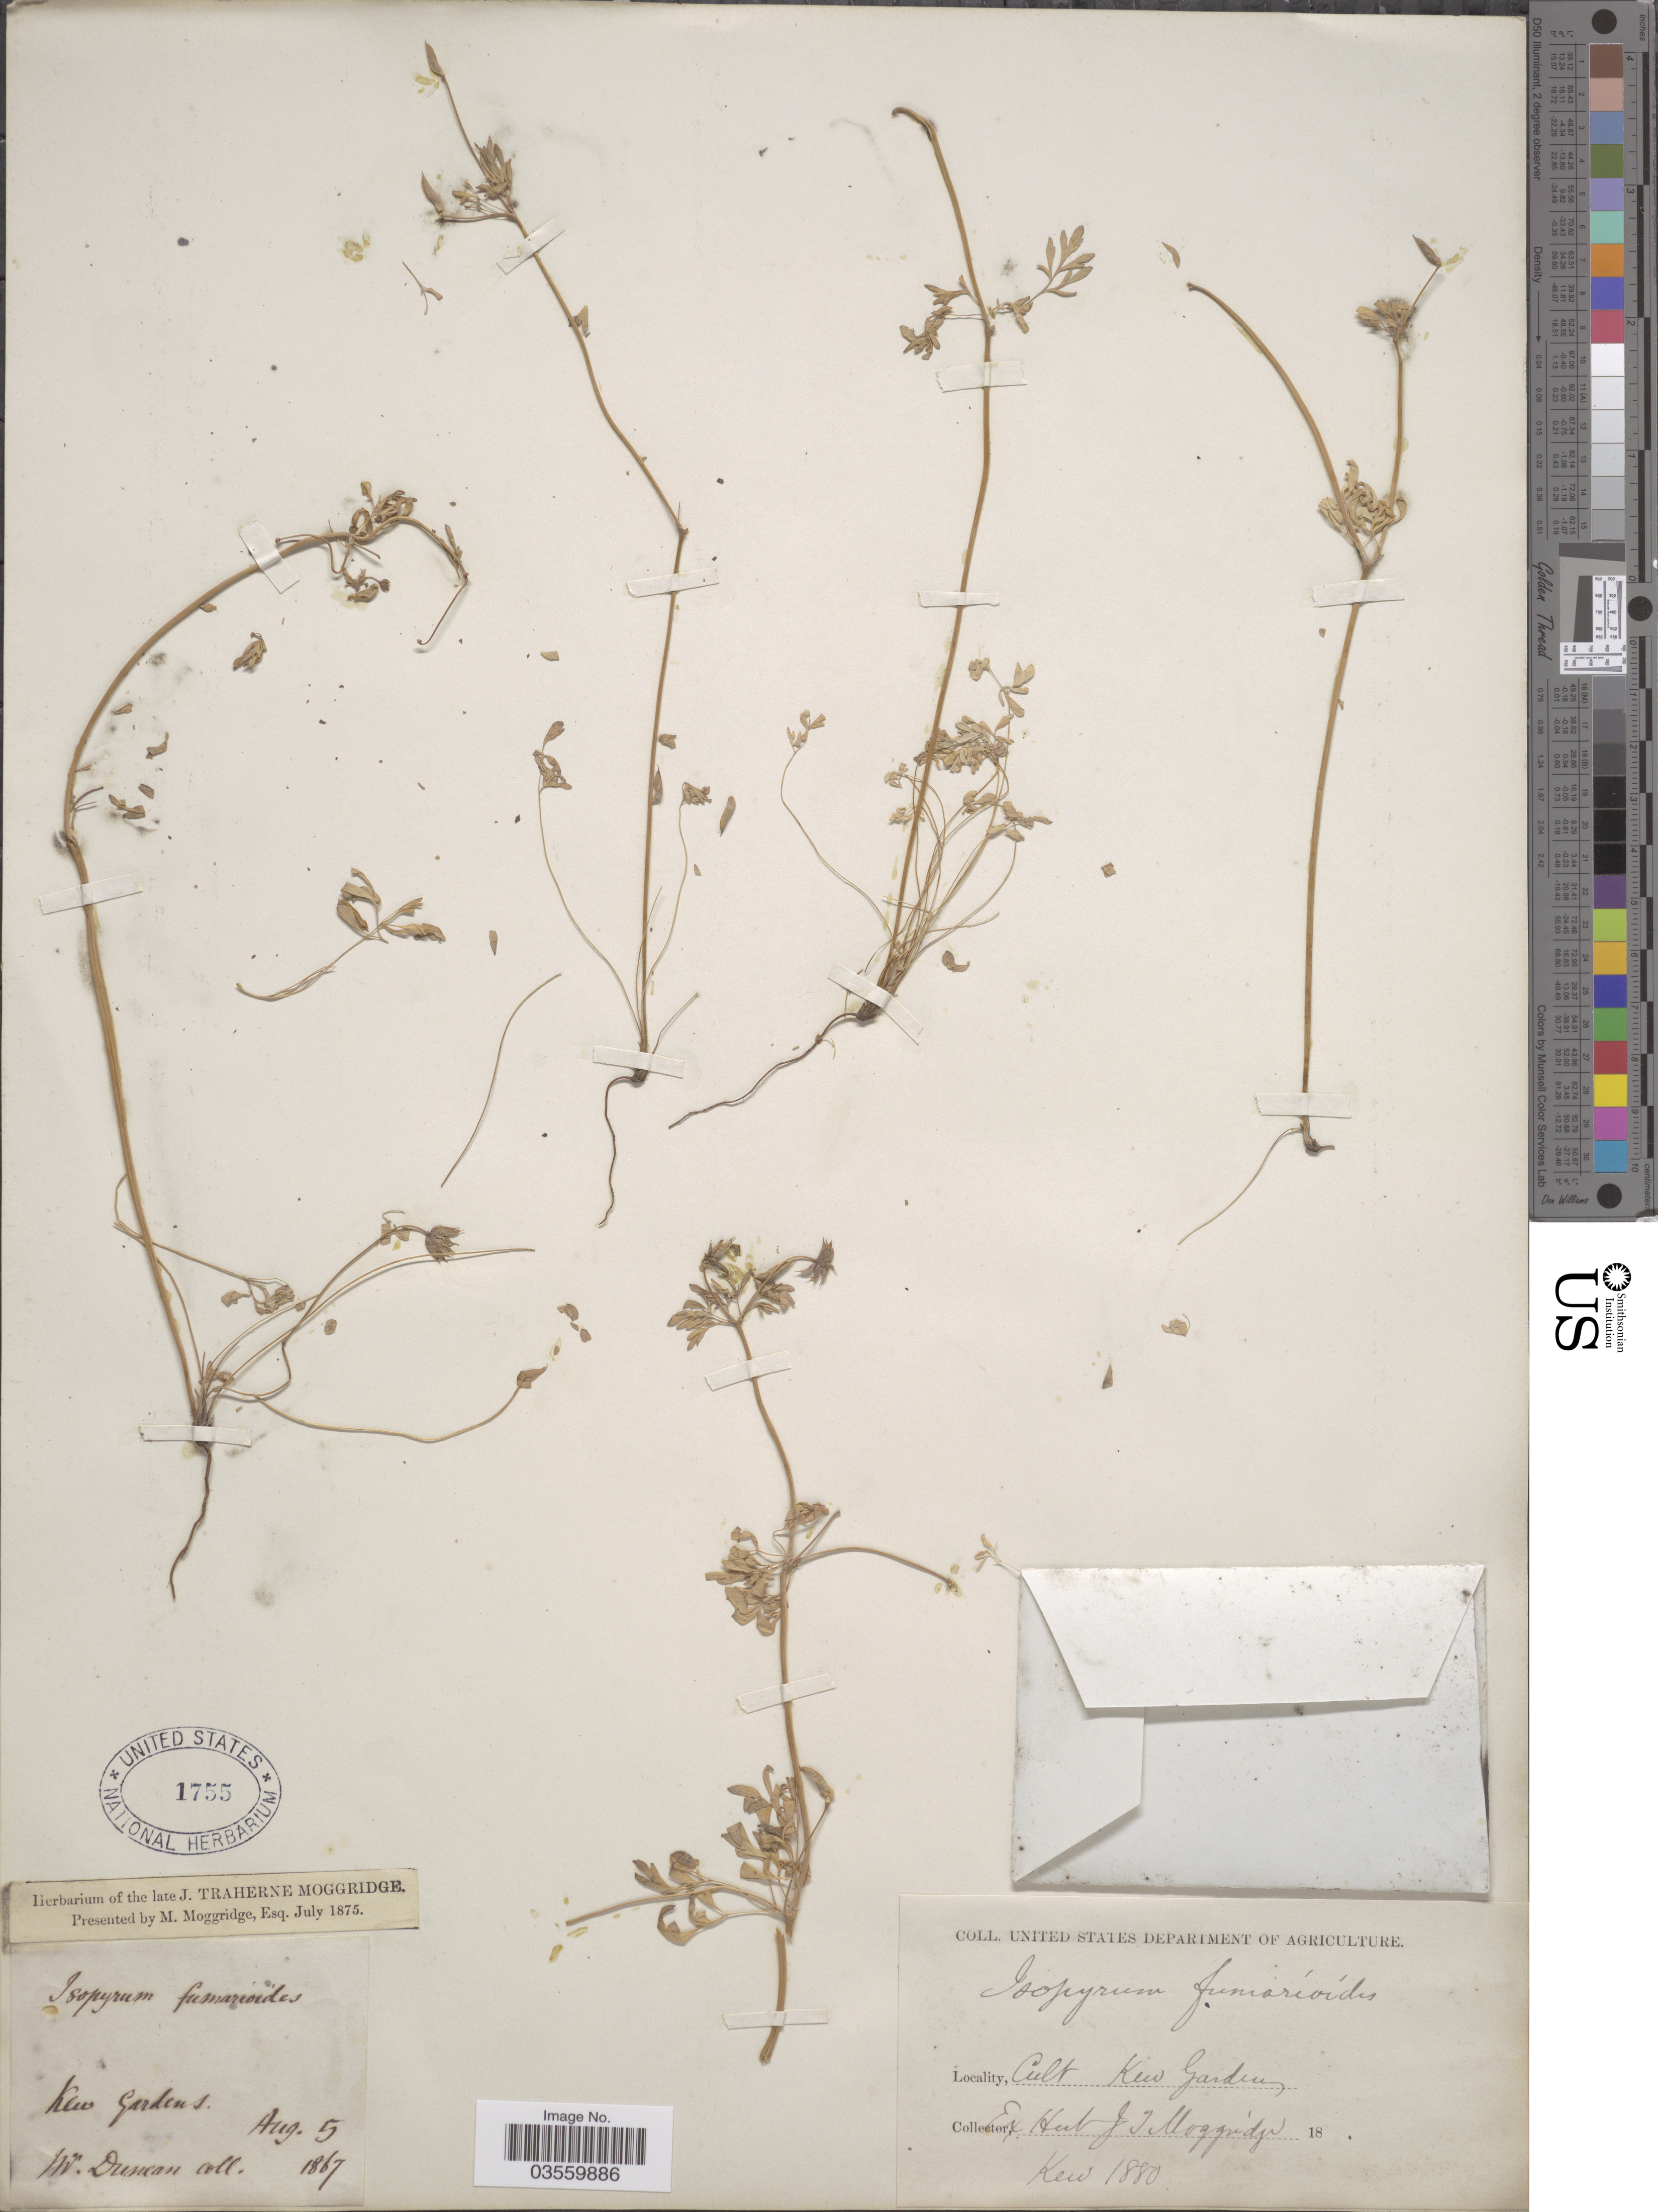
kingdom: Plantae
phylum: Tracheophyta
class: Magnoliopsida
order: Ranunculales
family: Ranunculaceae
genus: Leptopyrum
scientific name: Leptopyrum fumarioides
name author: (L.) Rchb.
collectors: M. Duncan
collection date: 1867-08-05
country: United Kingdom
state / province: England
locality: Kew Gardens.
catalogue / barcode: US 1755